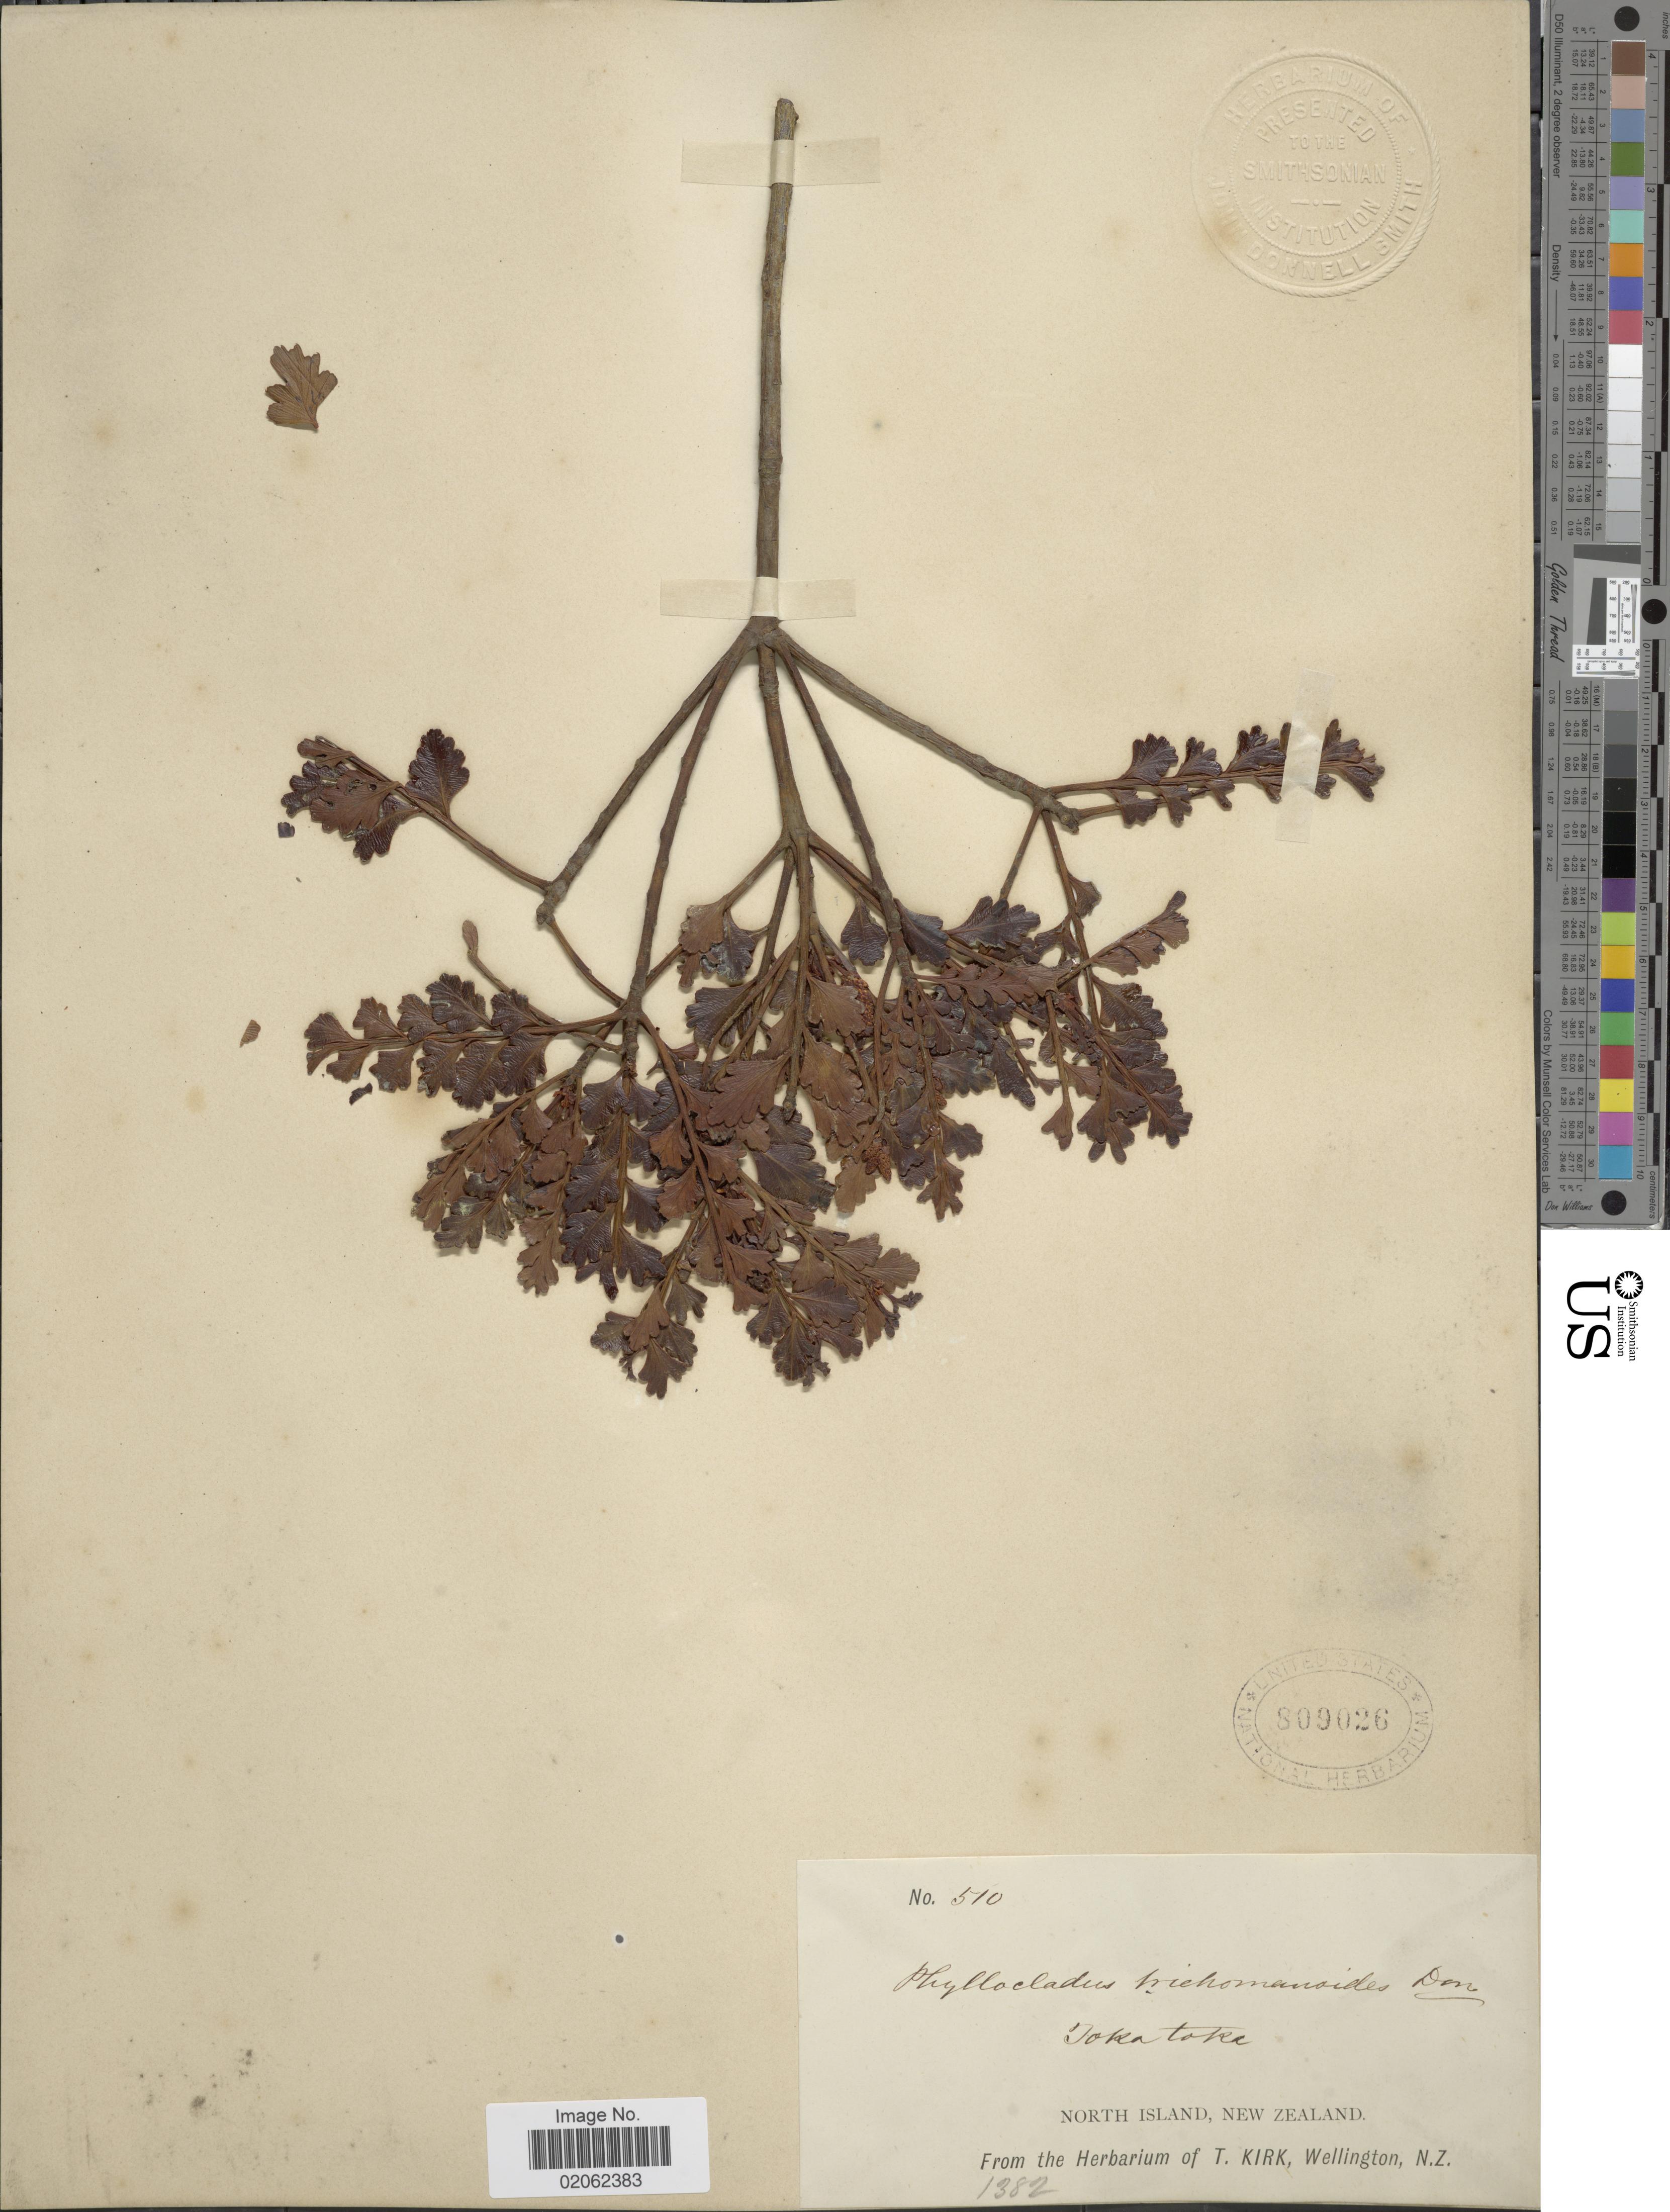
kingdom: Plantae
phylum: Tracheophyta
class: Pinopsida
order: Pinales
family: Phyllocladaceae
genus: Phyllocladus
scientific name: Phyllocladus trichomanoides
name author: D. Don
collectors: ex herb. T. Kirk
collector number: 510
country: New Zealand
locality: Toka Toka, North Island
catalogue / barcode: US 809026